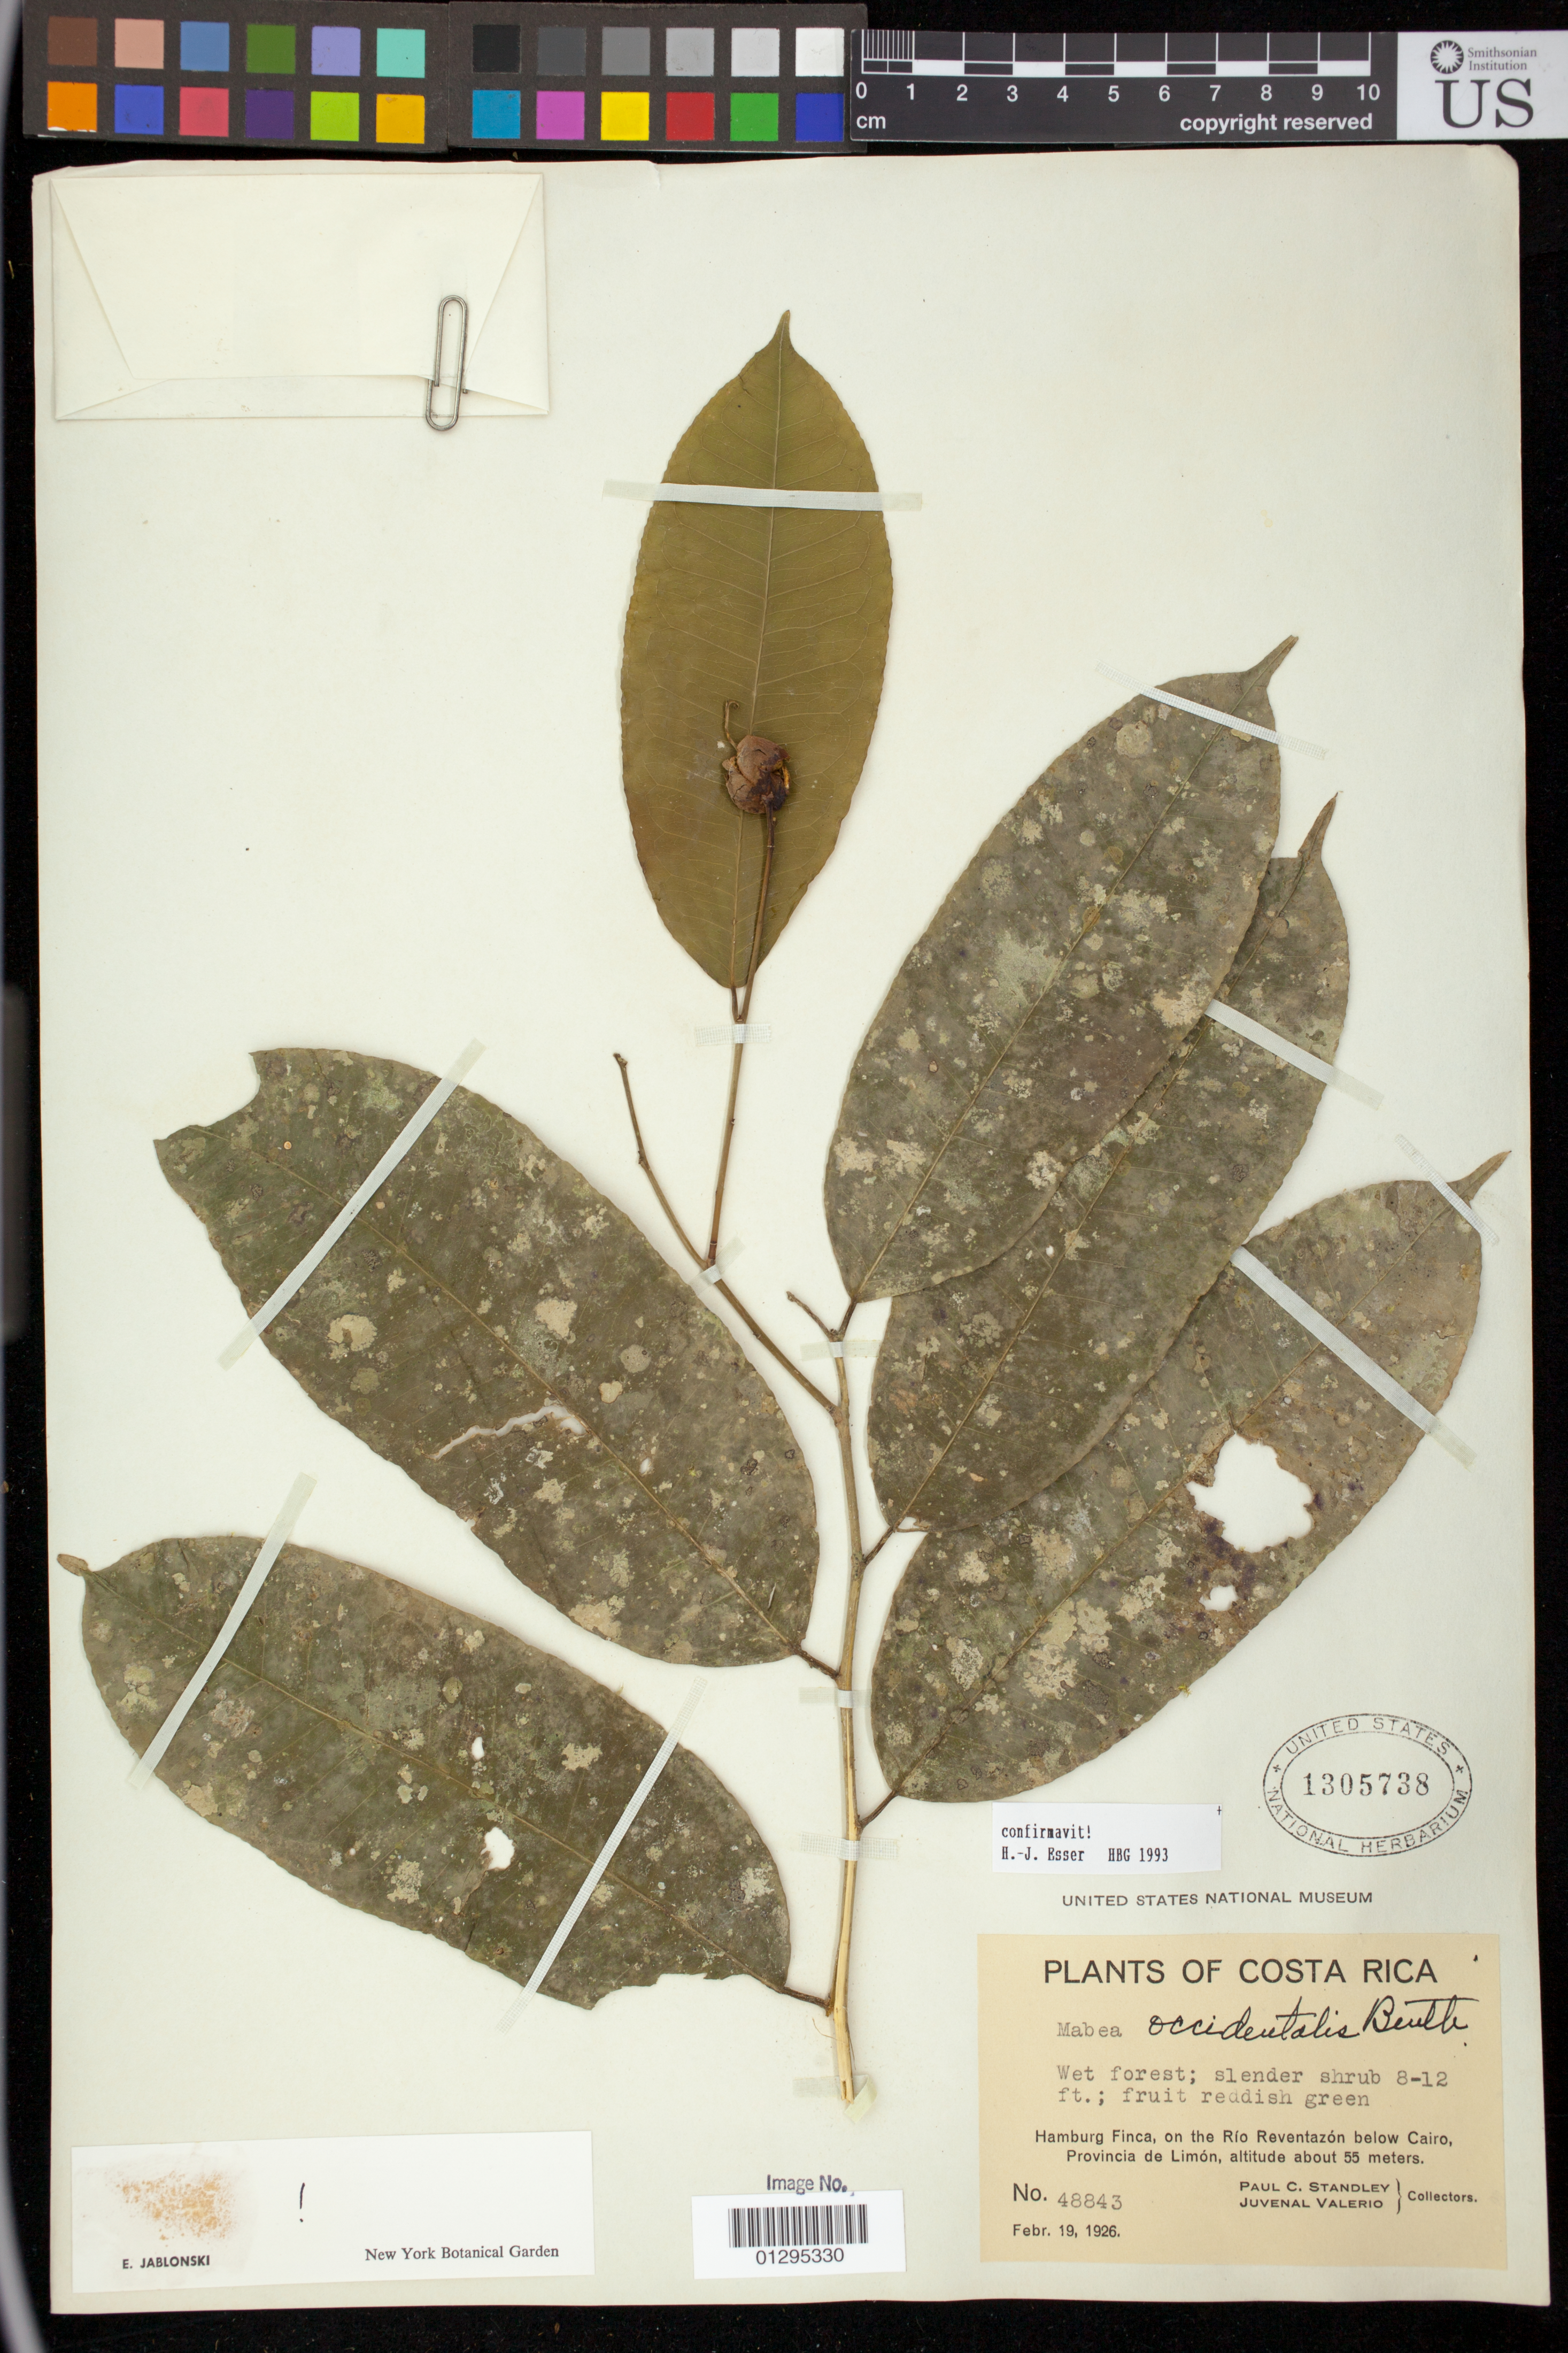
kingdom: Plantae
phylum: Tracheophyta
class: Magnoliopsida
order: Malpighiales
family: Euphorbiaceae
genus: Mabea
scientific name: Mabea occidentalis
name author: Benth.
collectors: P. C. Standley & J. Valerio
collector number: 48843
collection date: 1926-02-19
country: Costa Rica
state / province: Limón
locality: Hamburg Finca, on the Rio Reventazon below Cairo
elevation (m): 55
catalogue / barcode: US 1305738